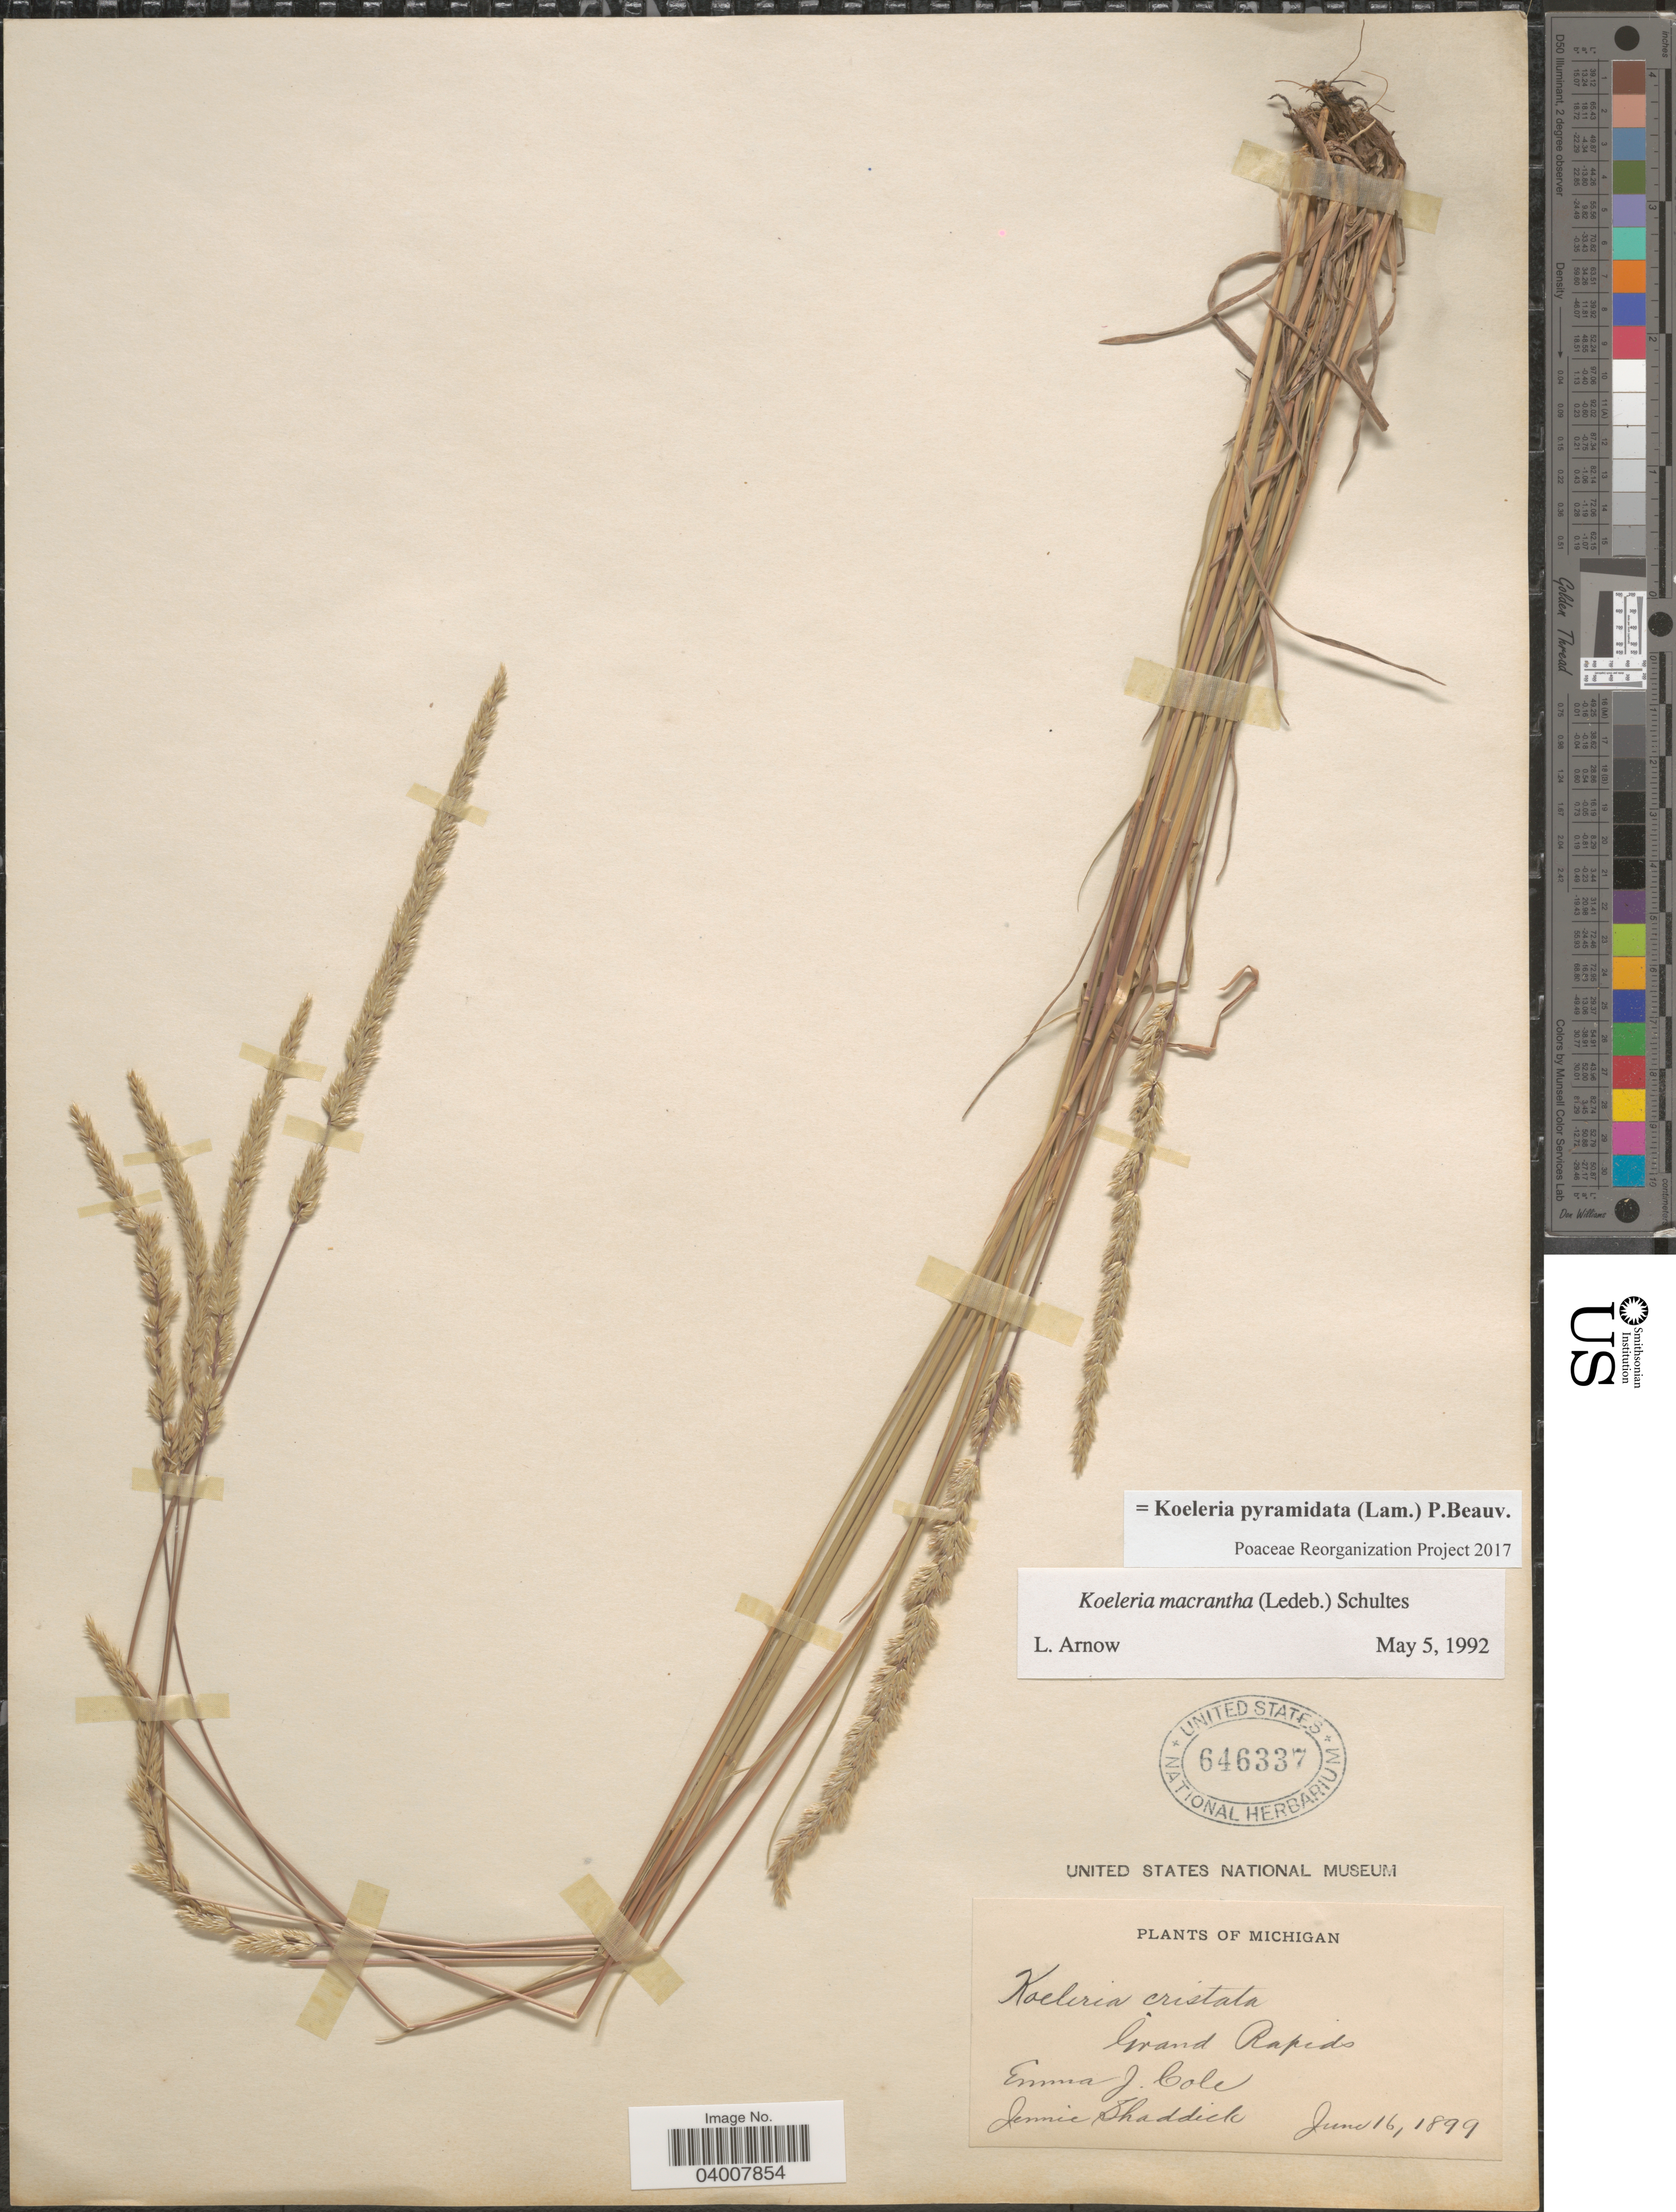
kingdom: Plantae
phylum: Tracheophyta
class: Liliopsida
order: Poales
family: Poaceae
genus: Koeleria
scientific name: Koeleria pyramidata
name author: (Lam.) P. Beauv.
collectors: E. Cole & J. Shaddick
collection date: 1899-06-16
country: United States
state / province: Michigan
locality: Grand Rapids.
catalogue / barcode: US 646337